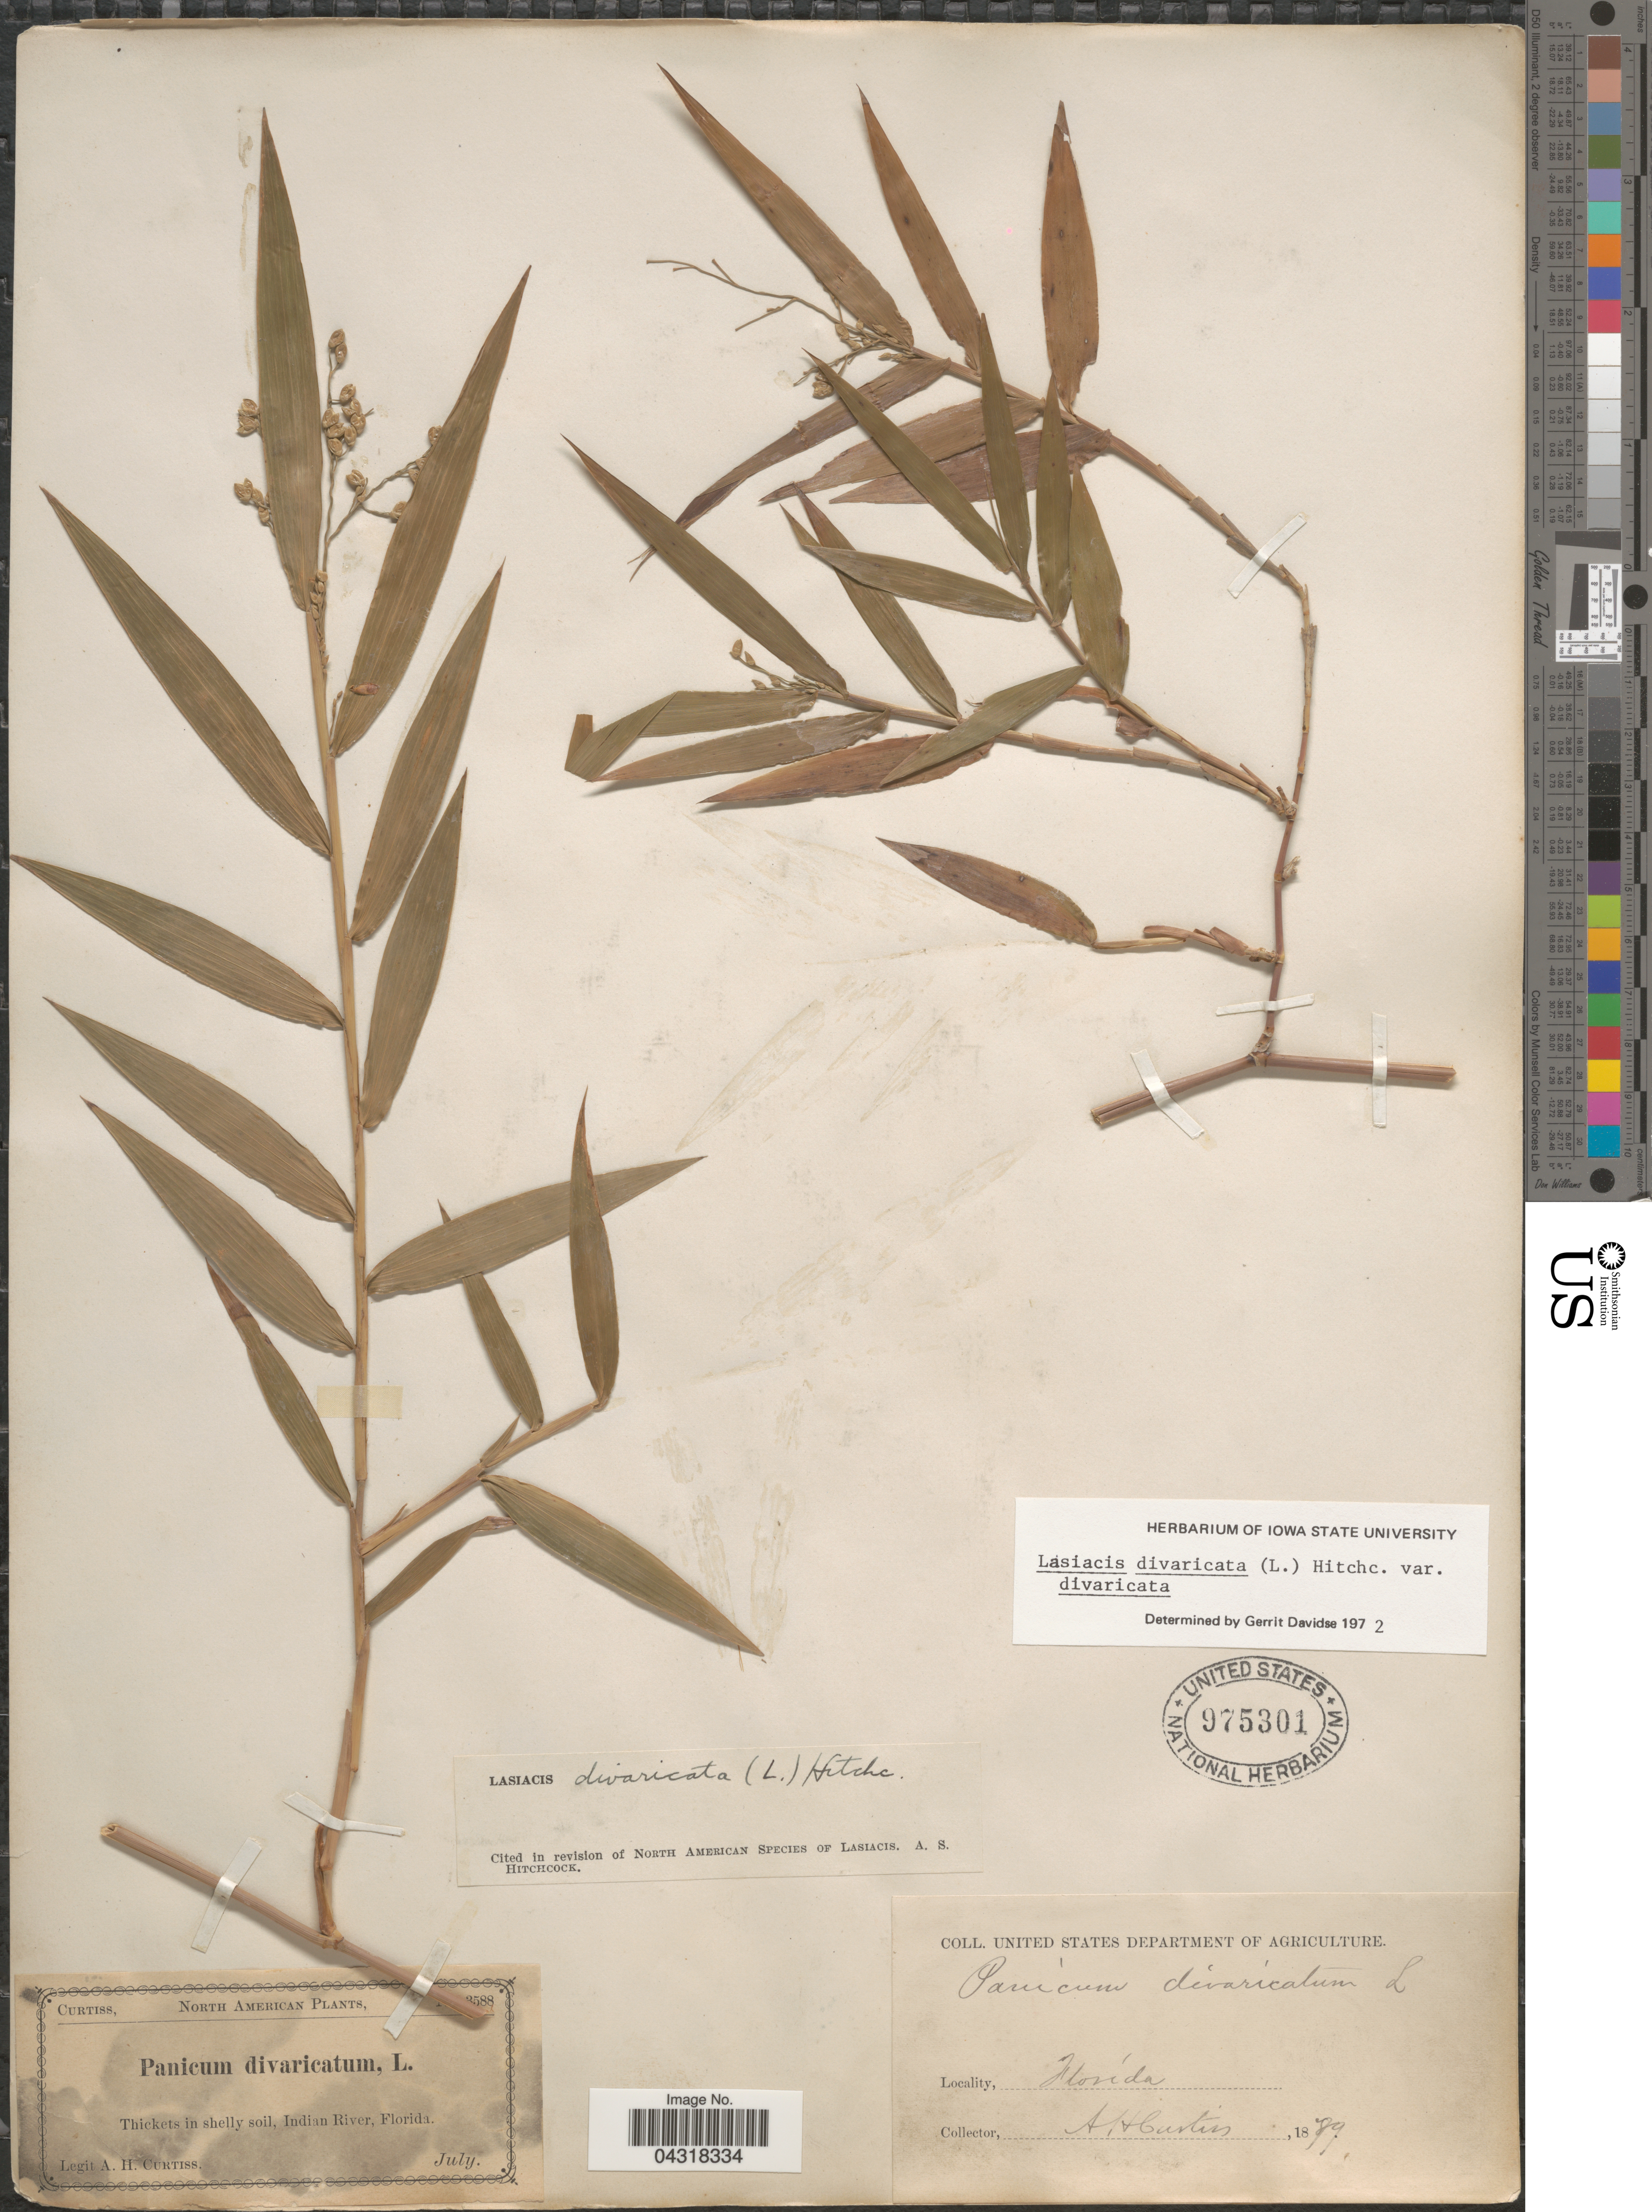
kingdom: Plantae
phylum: Tracheophyta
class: Liliopsida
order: Poales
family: Poaceae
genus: Lasiacis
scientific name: Lasiacis divaricata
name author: (L.) Hitchc.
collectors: A. H. Curtiss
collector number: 3588*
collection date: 1889-07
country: United States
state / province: Florida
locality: Thickets in shelly soil, Indian River.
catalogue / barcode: US 975301